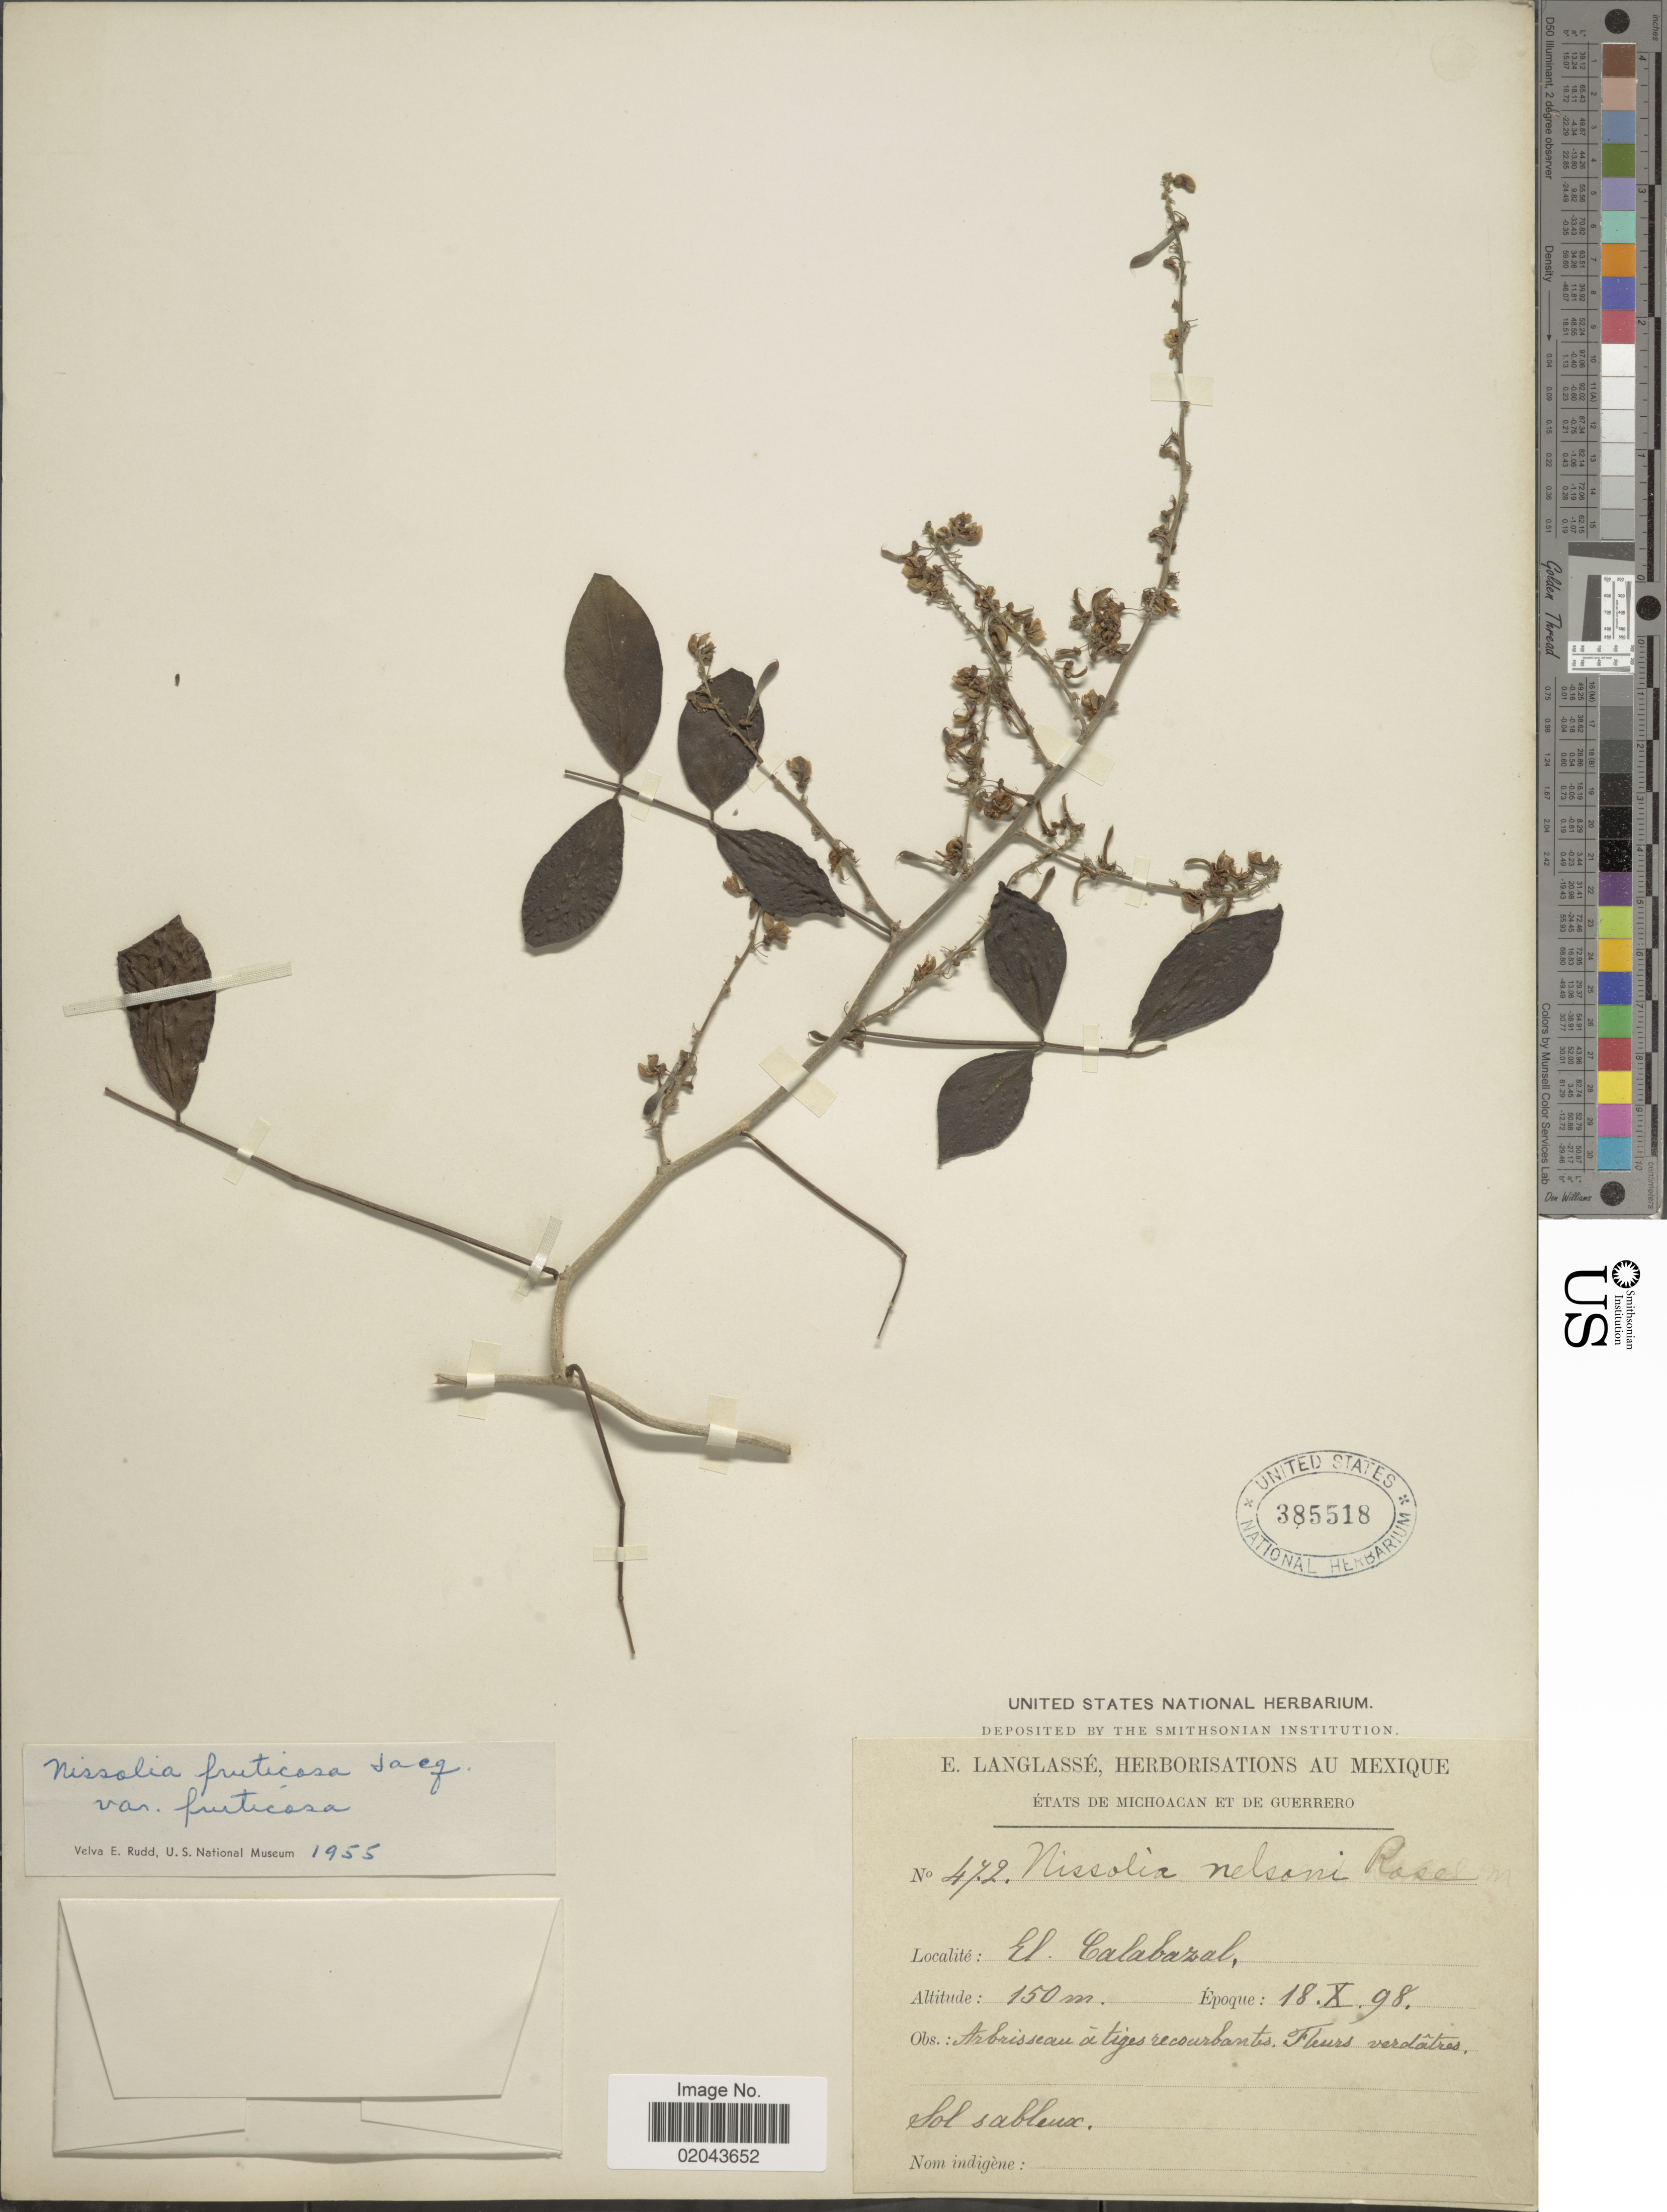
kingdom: Plantae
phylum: Tracheophyta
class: Magnoliopsida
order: Fabales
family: Fabaceae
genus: Nissolia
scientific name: Nissolia fruticosa var. fruticosa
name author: Jacq.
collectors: E. Langlassé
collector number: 472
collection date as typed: Transcribed d/m/y: 18/10/98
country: Mexico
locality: Etats de Michoacan et de Guerrero, El Calabazal.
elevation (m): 150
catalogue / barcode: US 385518